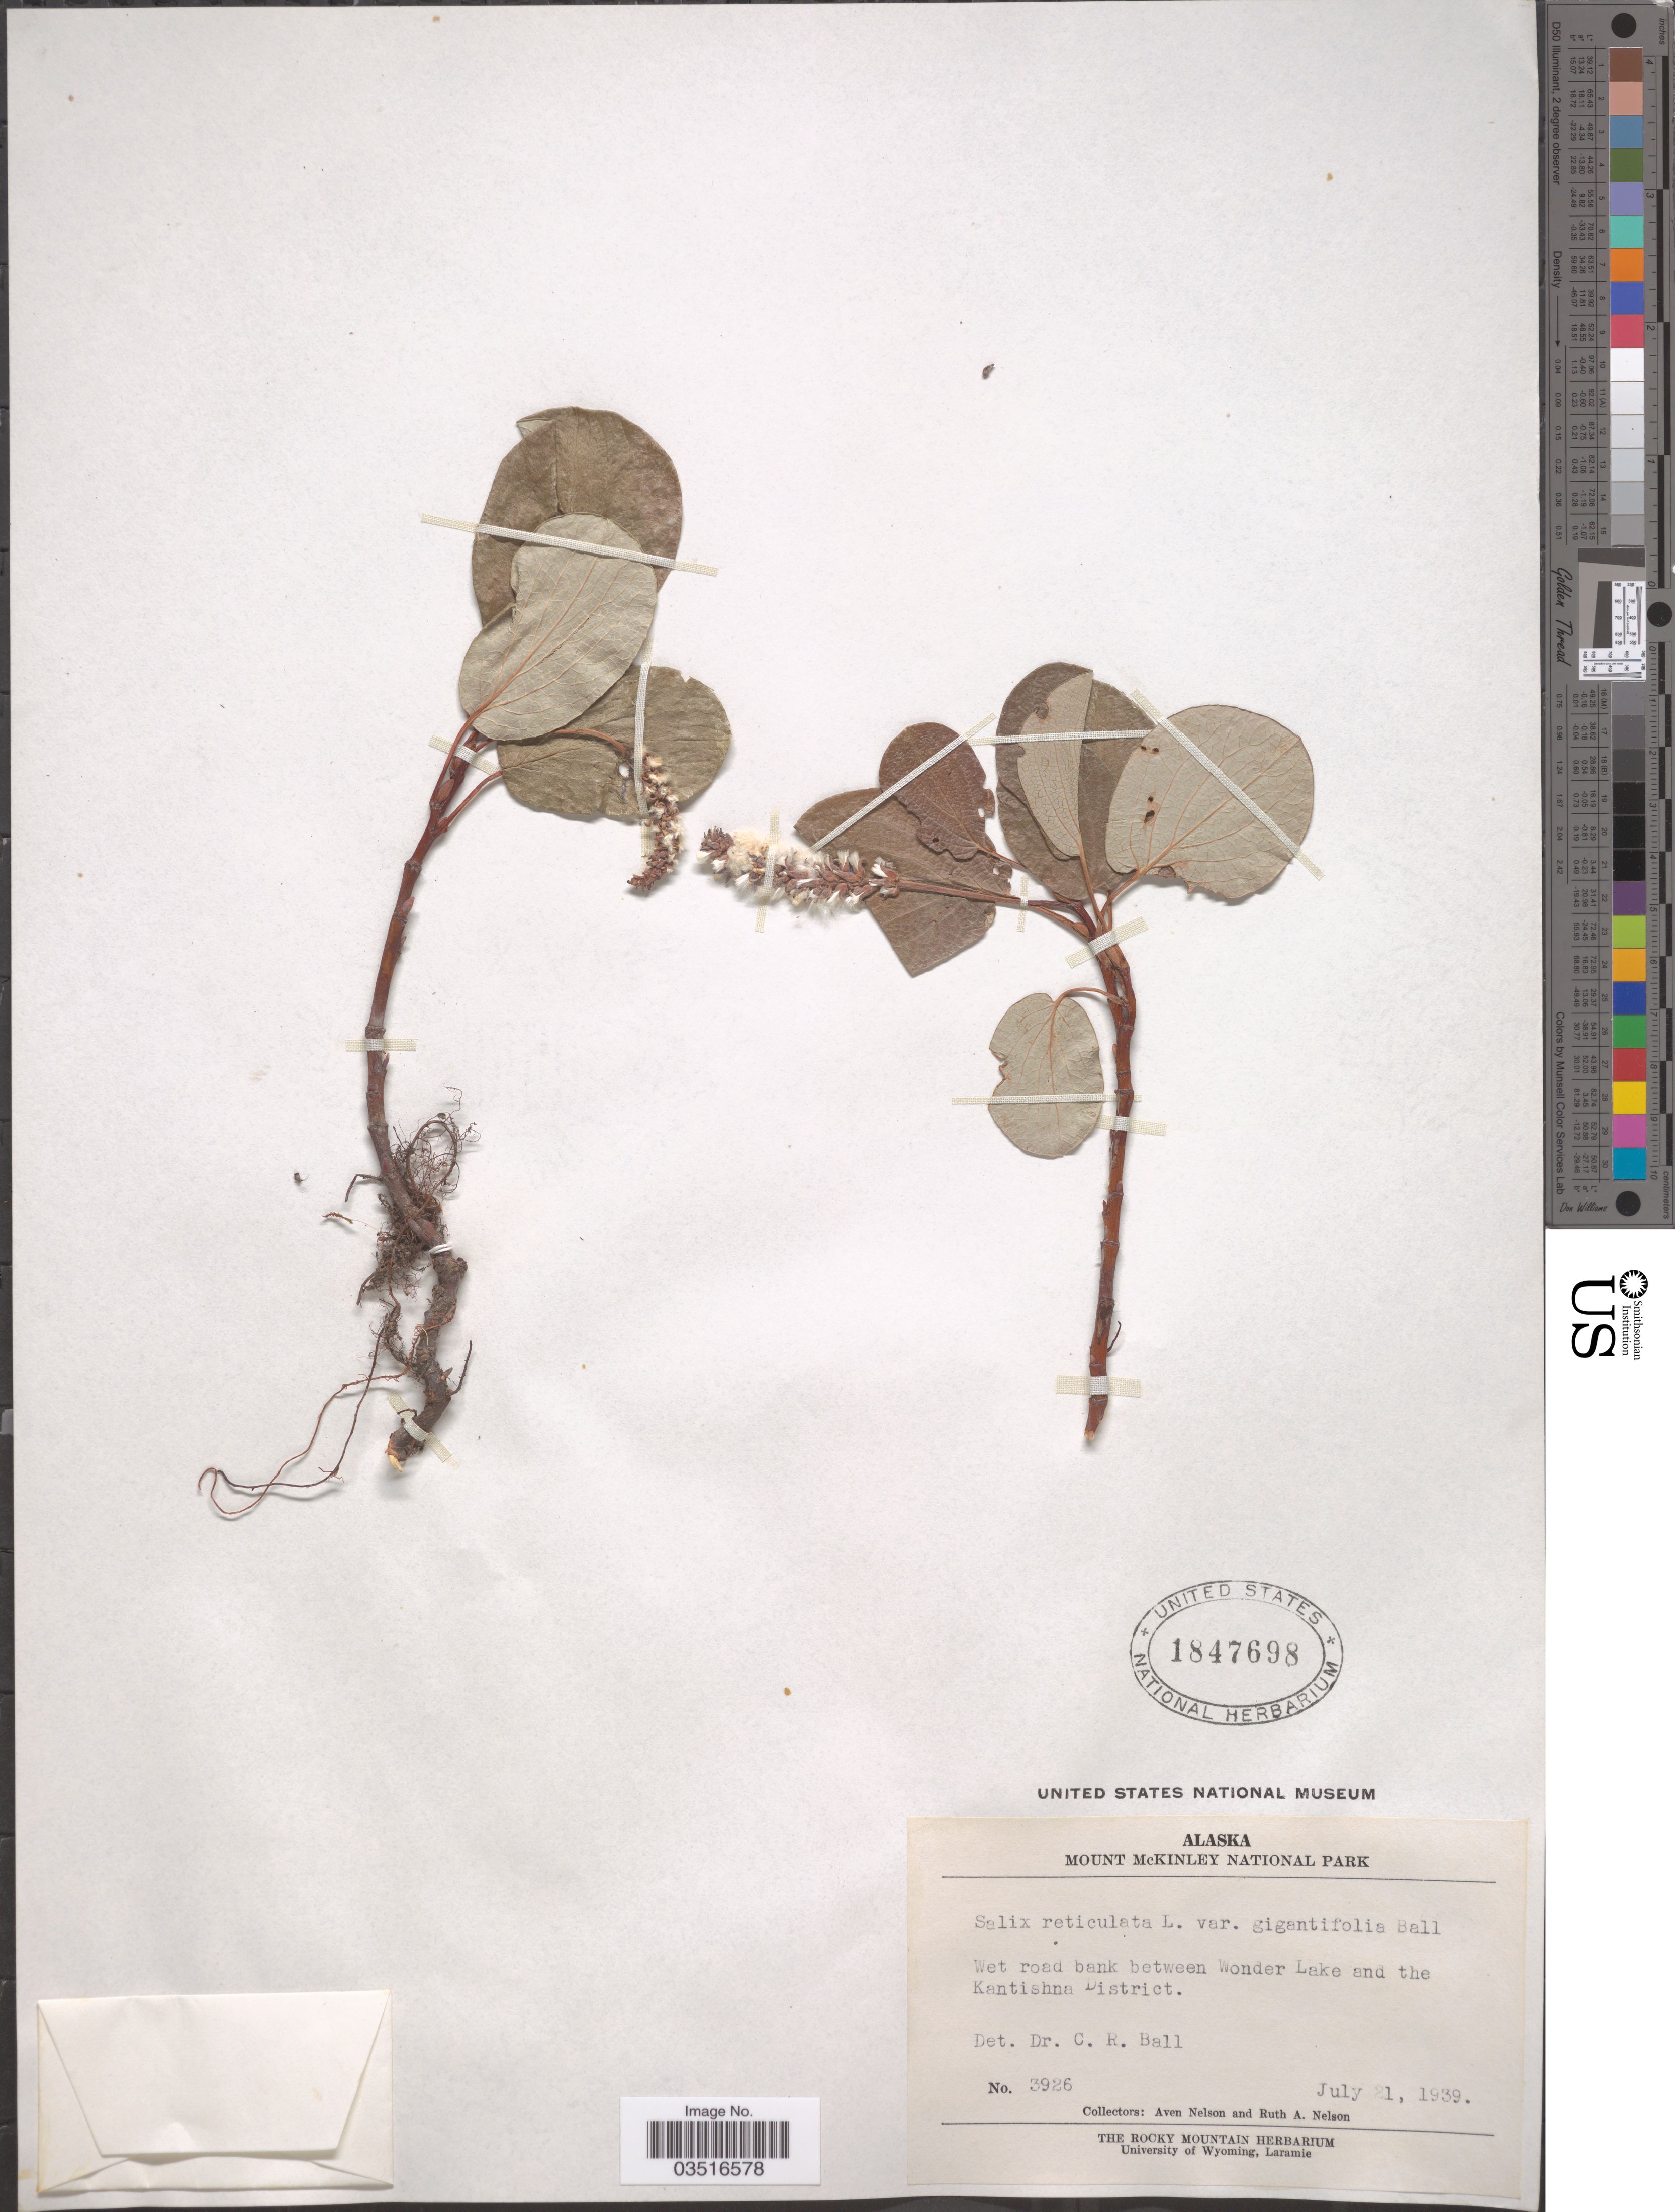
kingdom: Plantae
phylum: Tracheophyta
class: Magnoliopsida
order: Malpighiales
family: Salicaceae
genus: Salix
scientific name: Salix reticulata var. gigantifolia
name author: C.R. Ball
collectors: A. Nelson & R. A. Nelson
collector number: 3926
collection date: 1939-07-21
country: United States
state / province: Alaska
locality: Mount McKinley National Park. Wet road bank between Wonder Lake and the Kantishna District.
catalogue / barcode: US 1847698